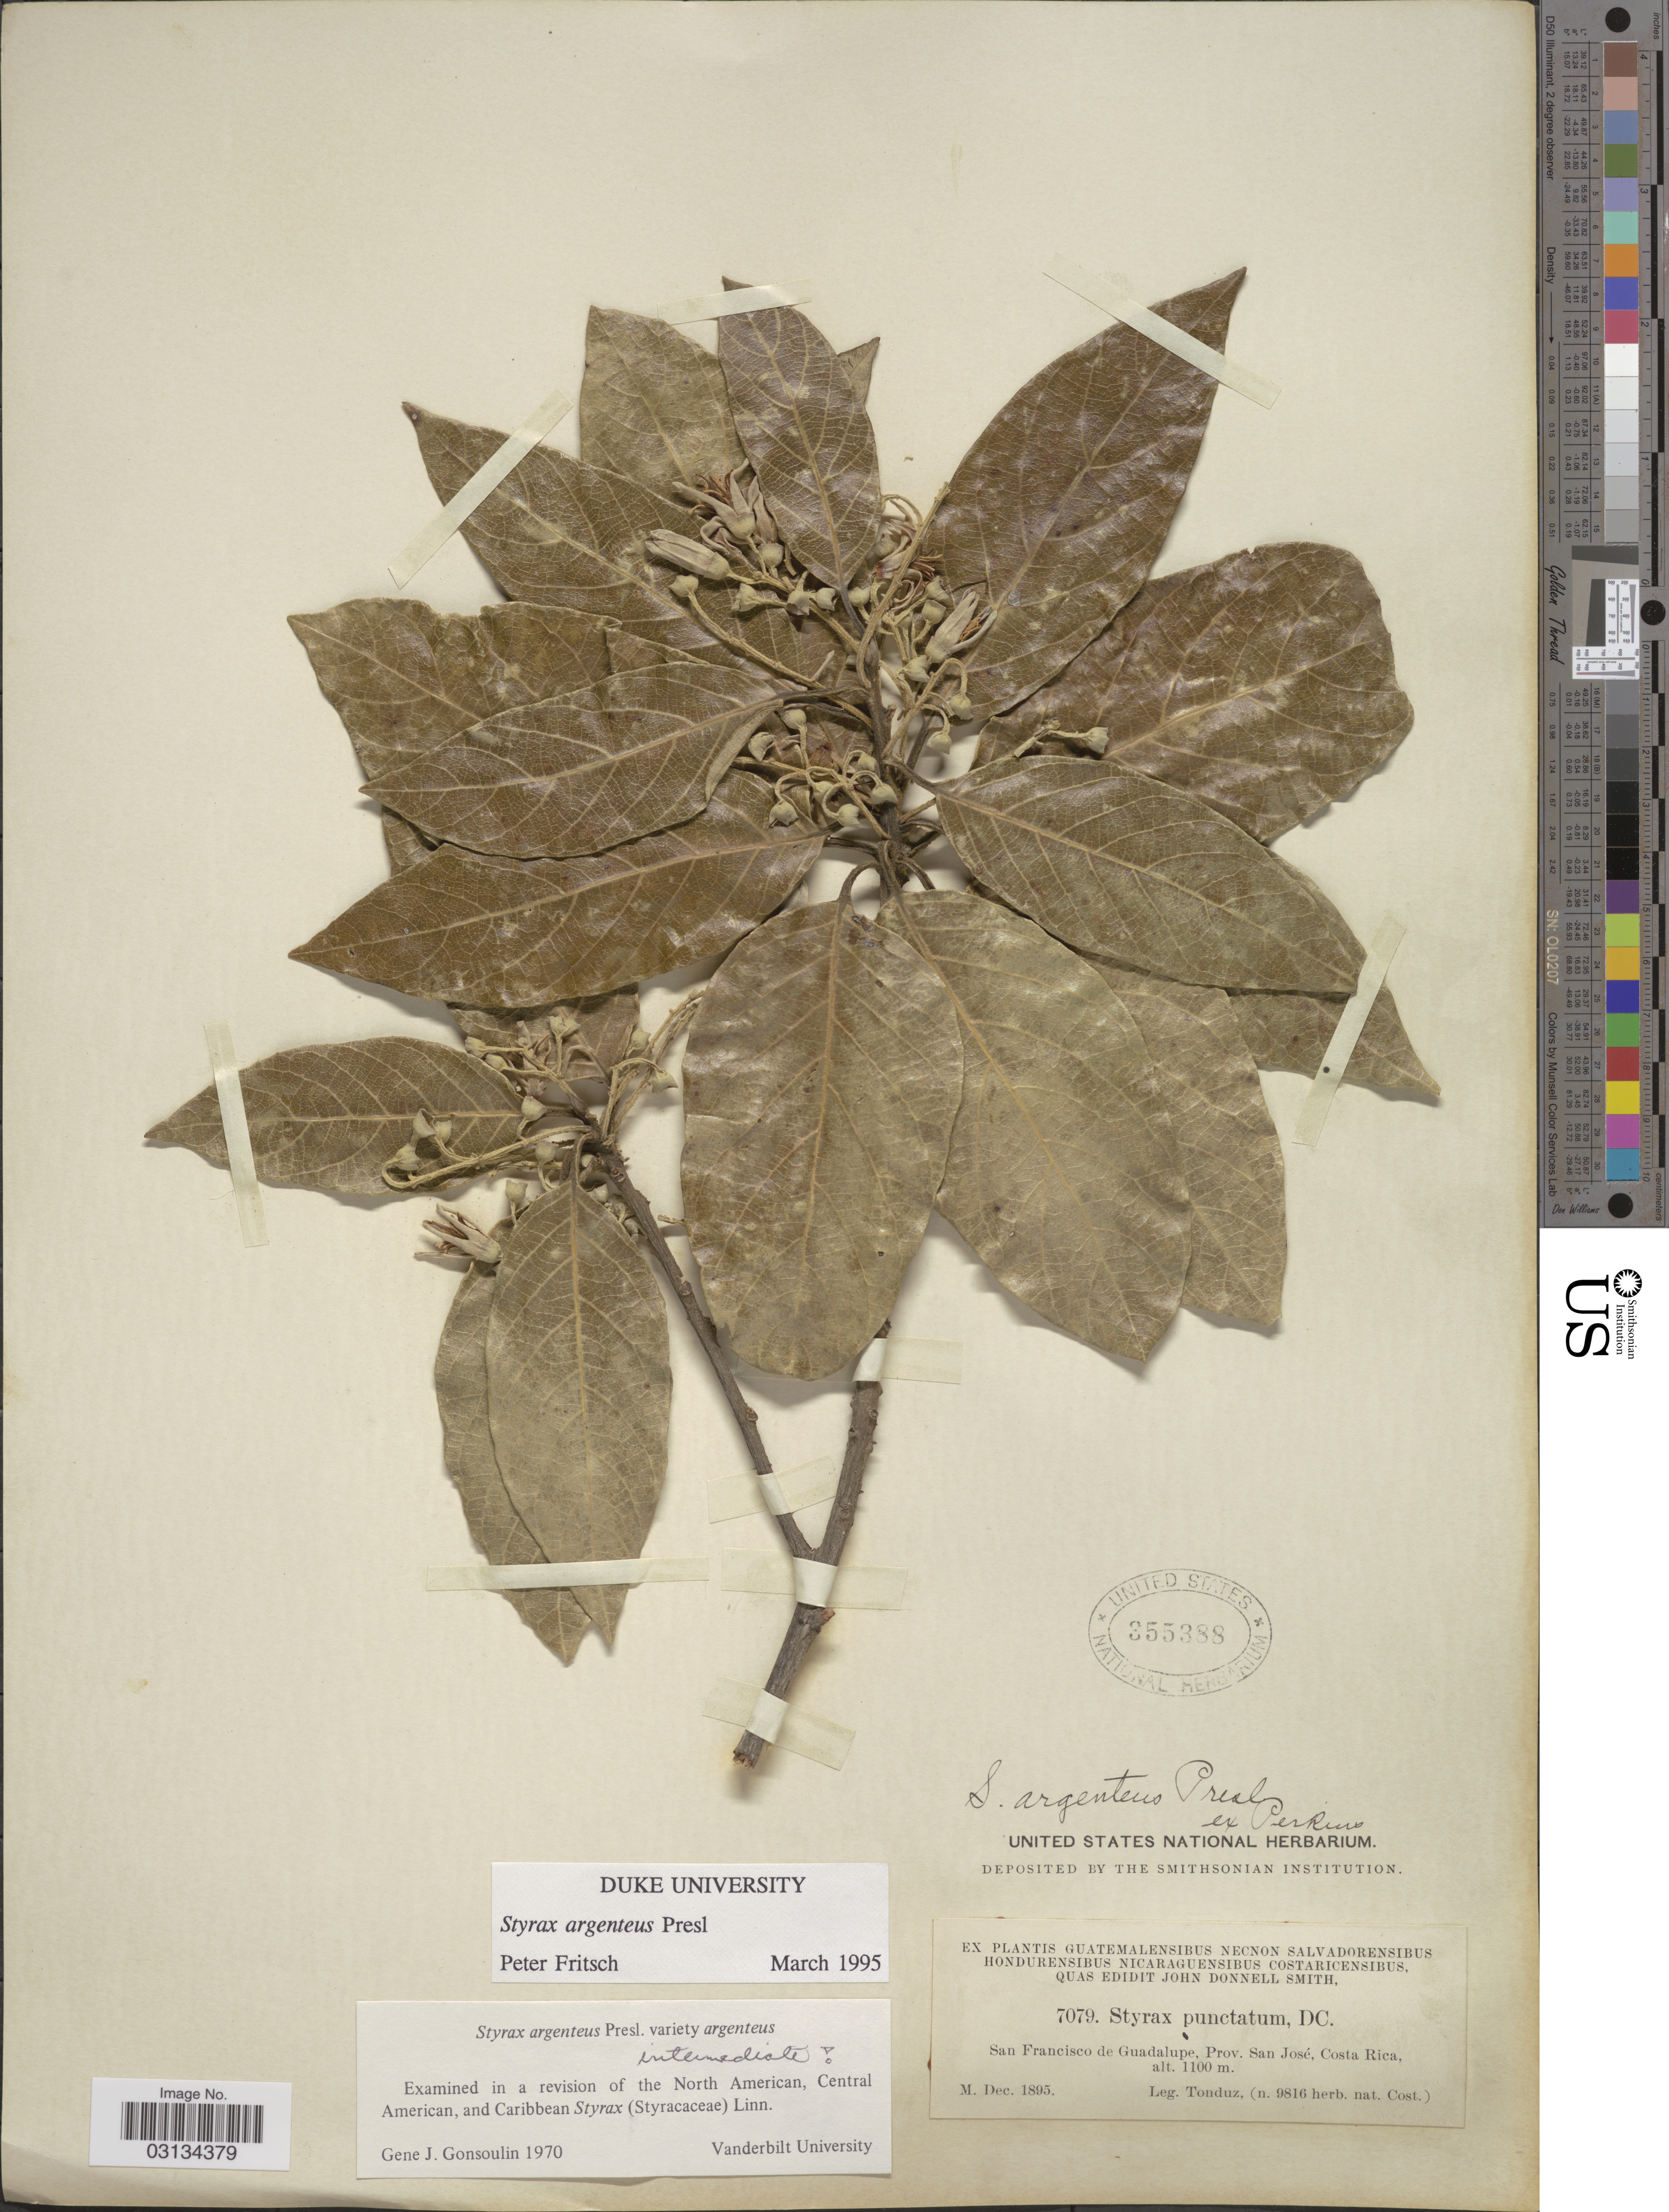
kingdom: Plantae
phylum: Tracheophyta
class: Magnoliopsida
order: Ericales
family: Styracaceae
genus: Styrax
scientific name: Styrax argenteus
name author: C. Presl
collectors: Tonduz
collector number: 7079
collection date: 1895-12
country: Costa Rica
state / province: San José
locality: San Francisco de Guadalupe, Prov. San José.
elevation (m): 1100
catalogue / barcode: US 355388